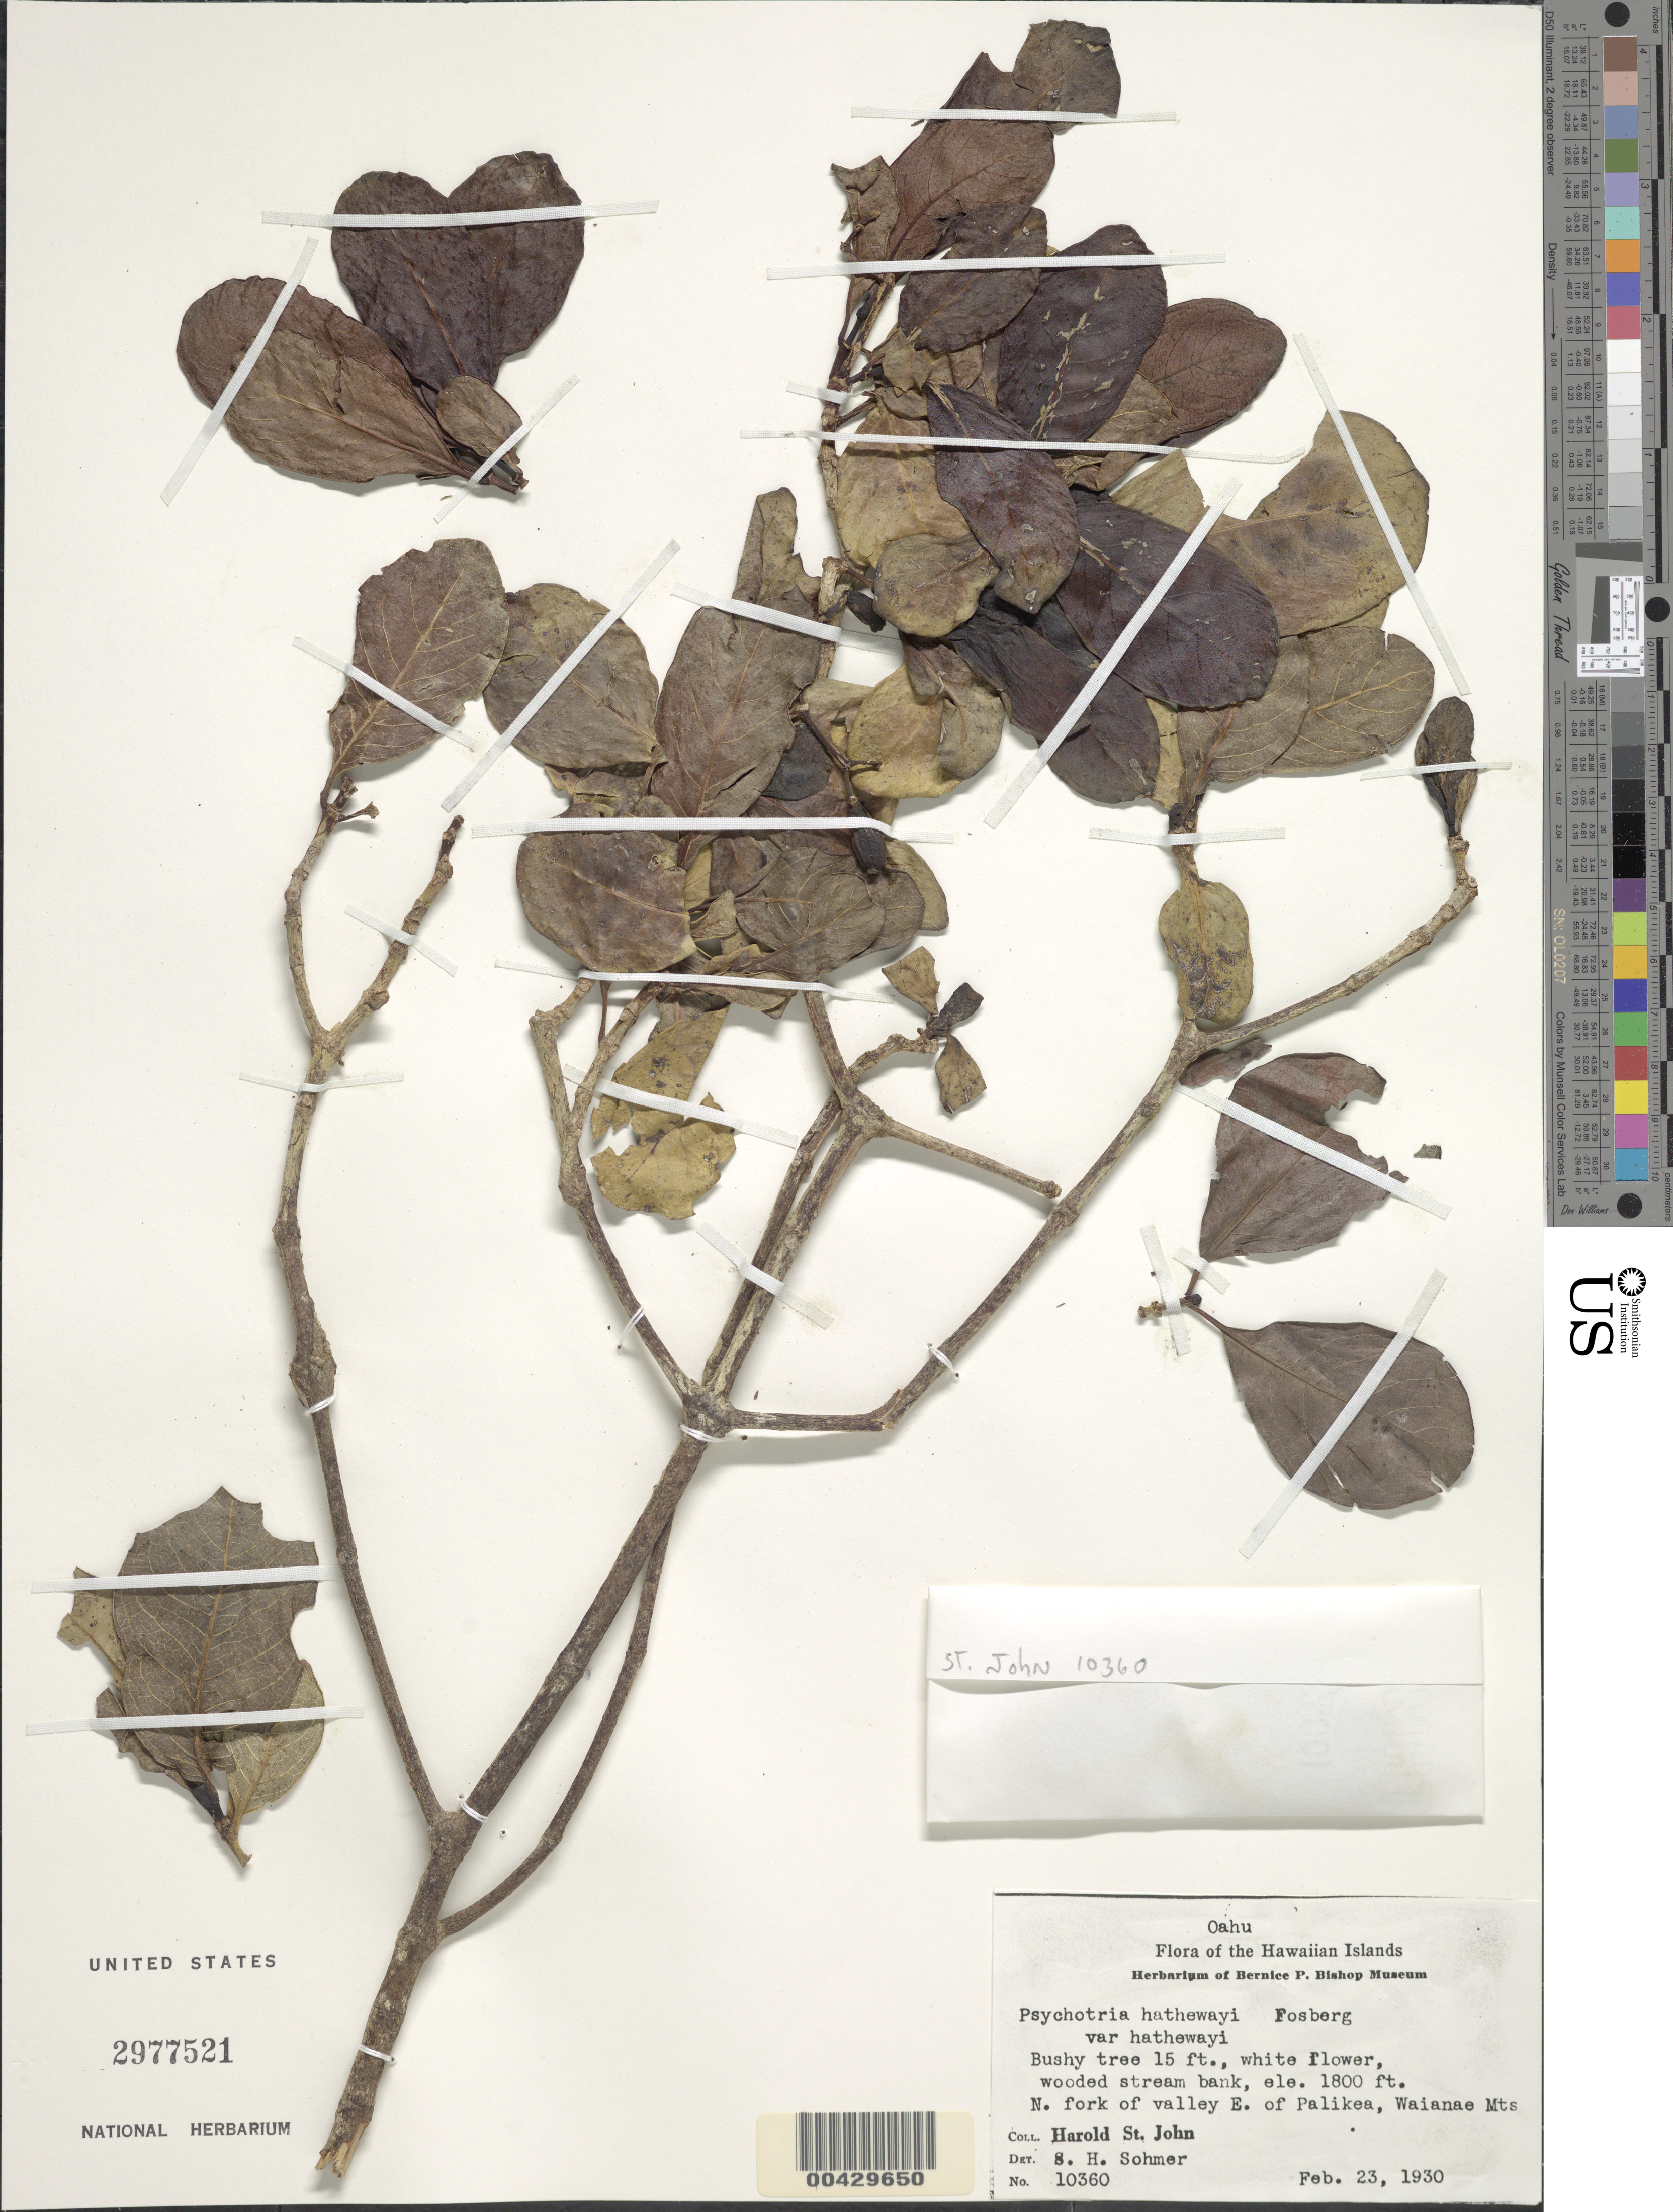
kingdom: Plantae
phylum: Tracheophyta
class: Magnoliopsida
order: Gentianales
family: Rubiaceae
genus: Psychotria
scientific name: Psychotria hathewayi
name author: Fosberg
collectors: H. St. John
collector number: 10360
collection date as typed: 23 Feb 1930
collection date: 1930-02-23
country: United States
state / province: Hawaii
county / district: Honolulu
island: Oahu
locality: N fork of valley E of Palikea, Waianae Mts.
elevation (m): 549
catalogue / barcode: US 2977521